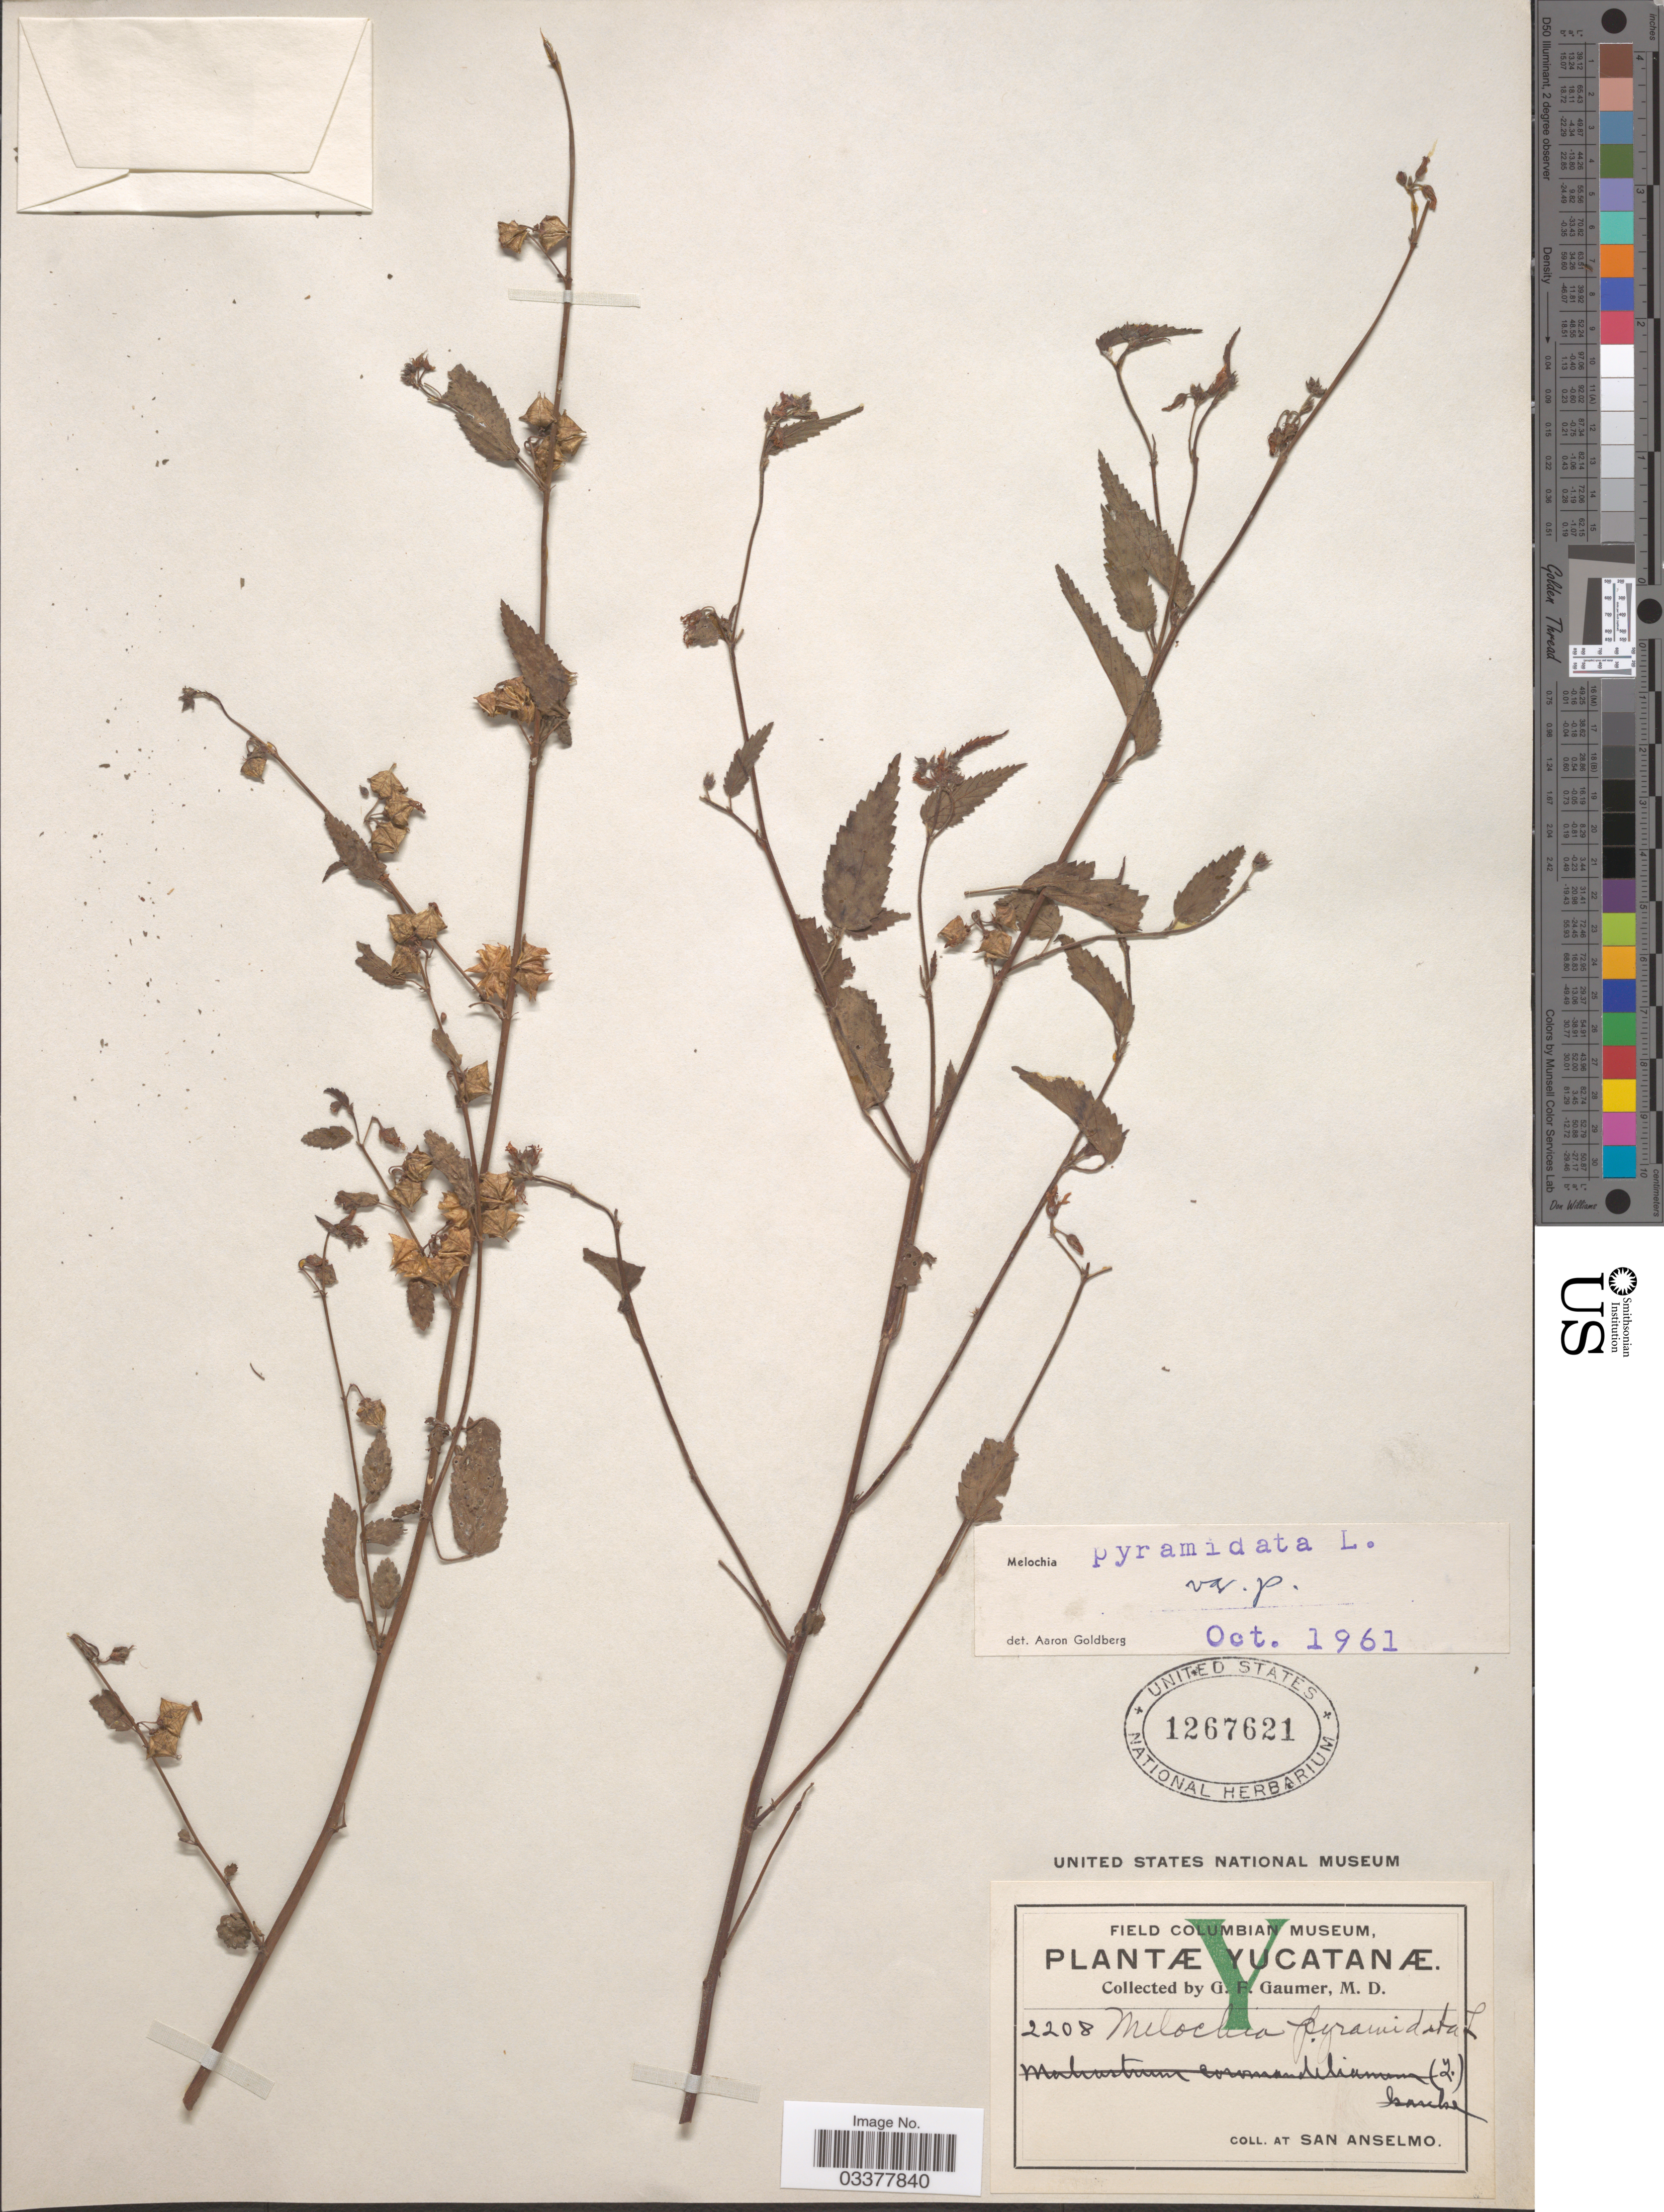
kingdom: Plantae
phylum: Tracheophyta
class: Magnoliopsida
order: Malvales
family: Malvaceae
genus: Melochia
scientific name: Melochia pyramidata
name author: L.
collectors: G. F. Gaumer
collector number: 2208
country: Mexico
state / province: Yucatán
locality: San Anselmo.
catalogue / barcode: US 1267621